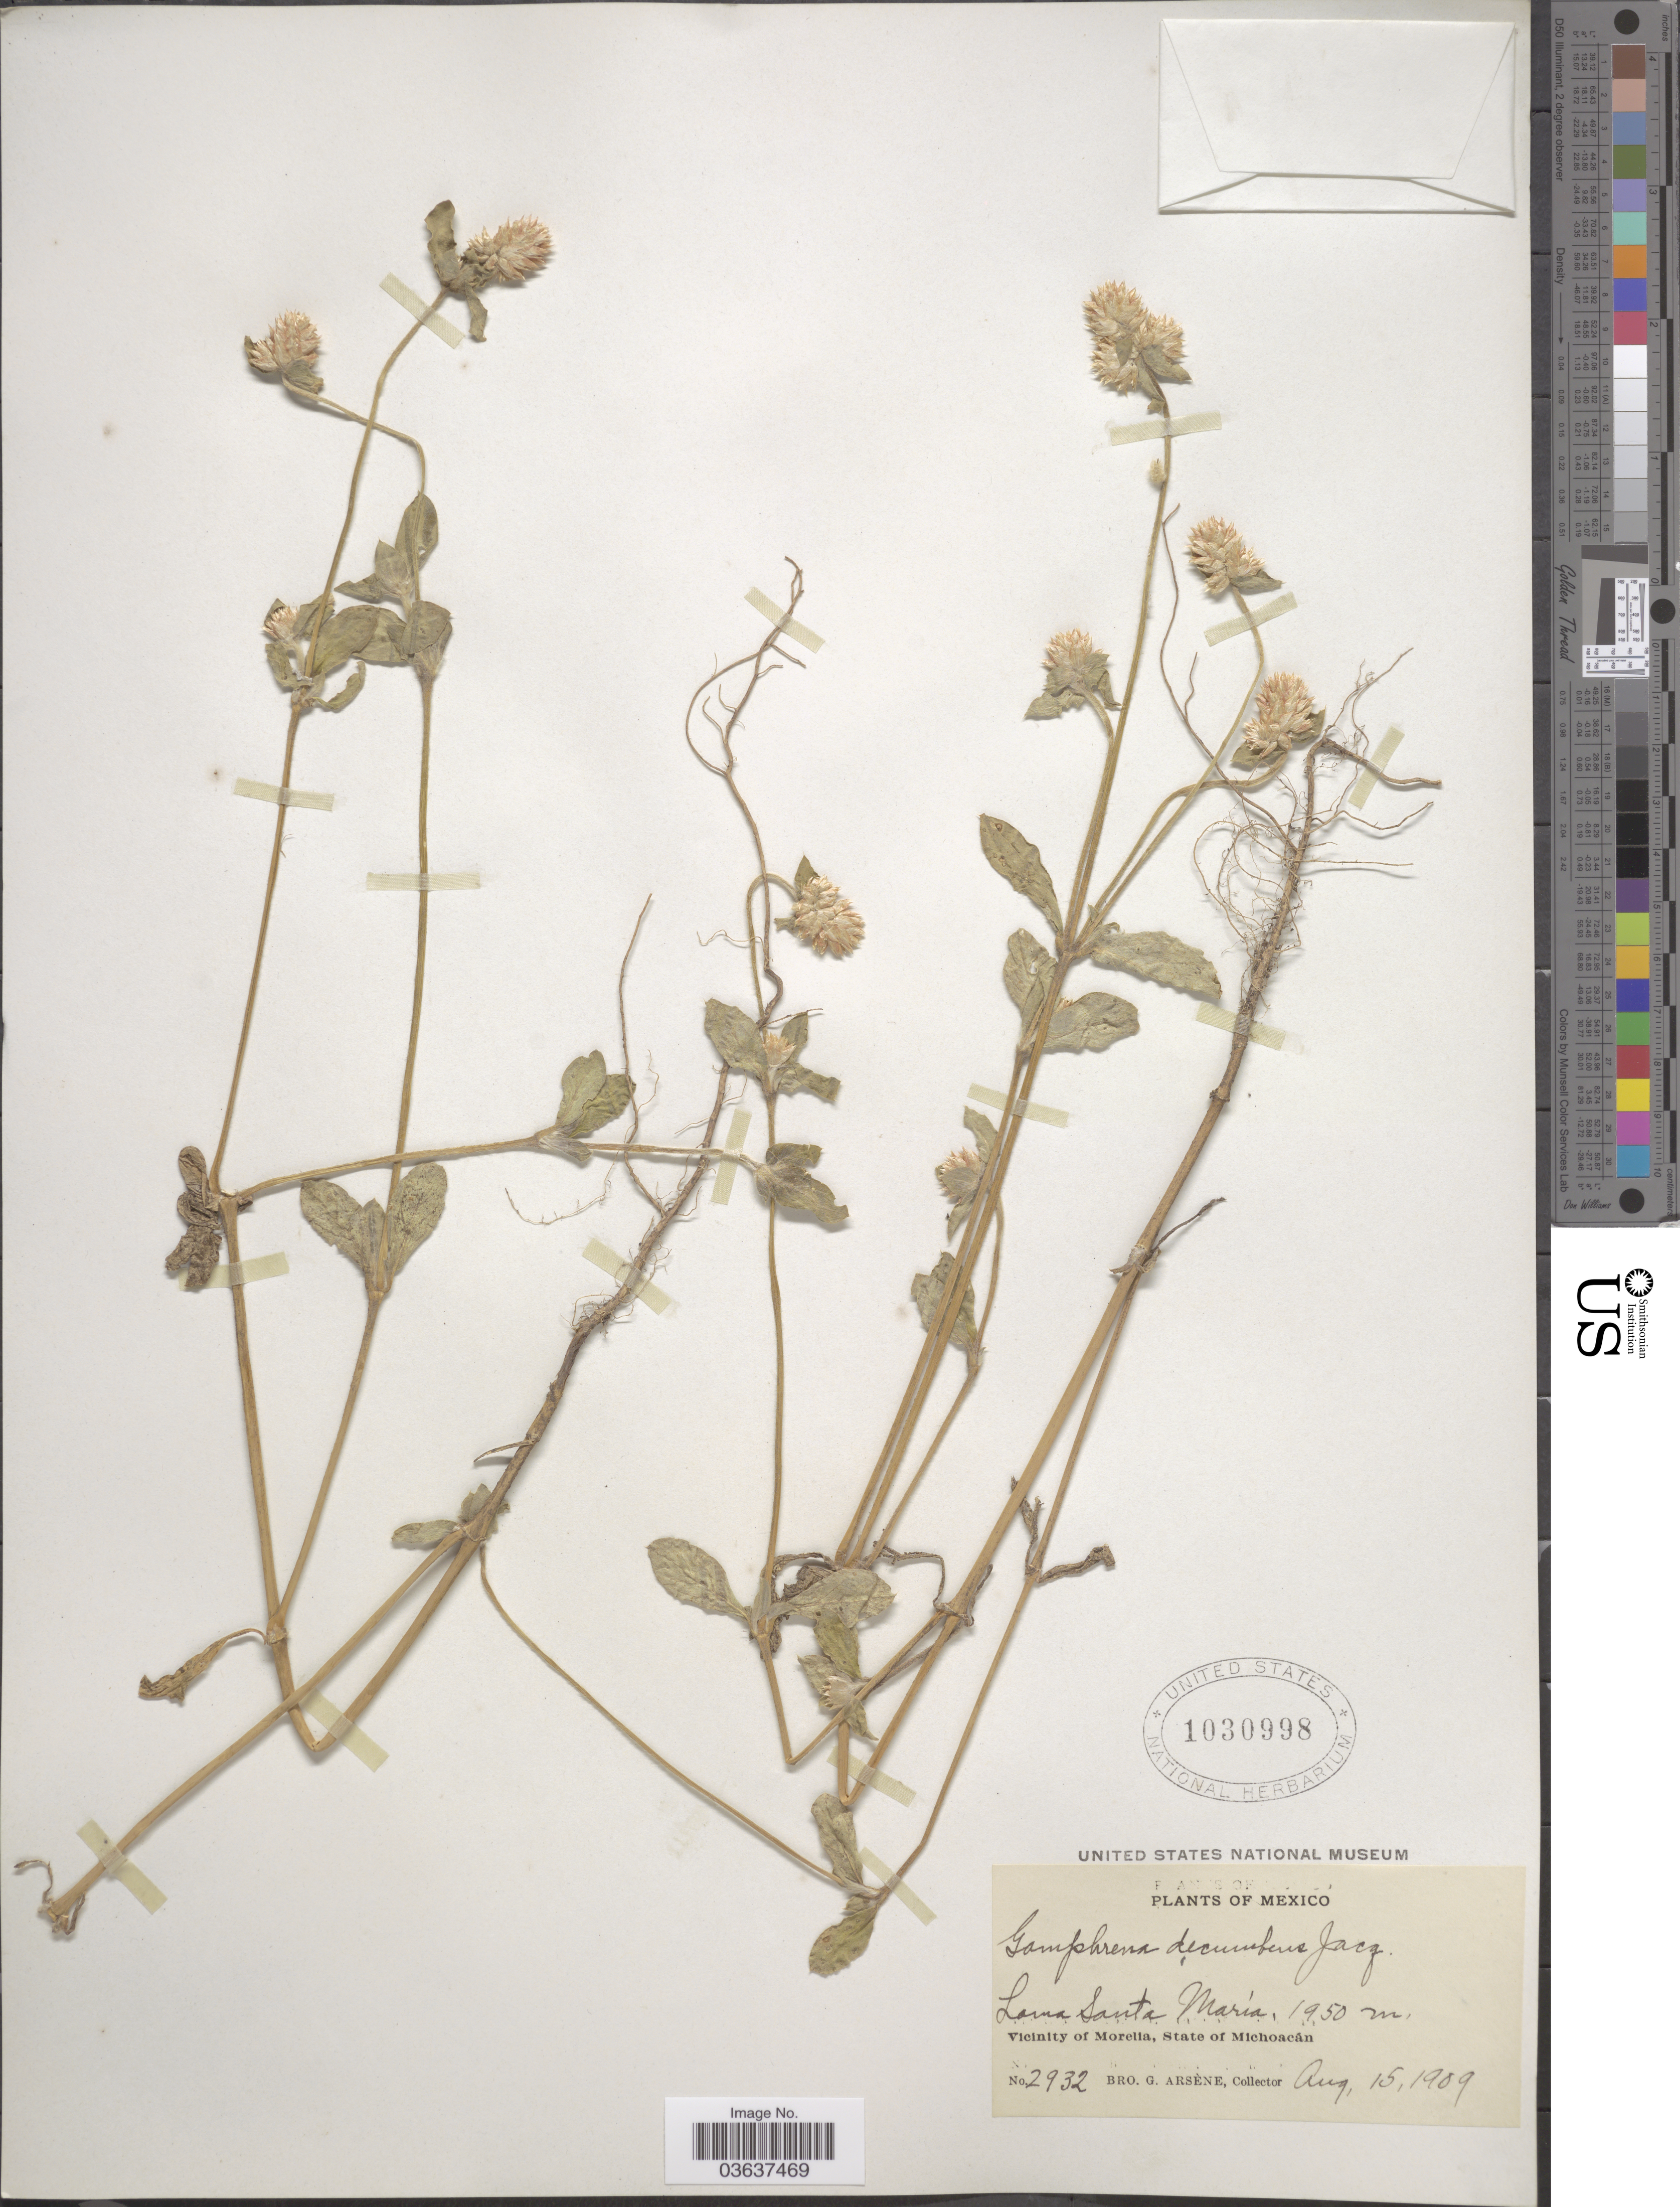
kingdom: Plantae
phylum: Tracheophyta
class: Magnoliopsida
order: Caryophyllales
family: Amaranthaceae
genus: Gomphrena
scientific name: Gomphrena decumbens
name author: Jacq.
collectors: Bro. G. Arsène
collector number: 2932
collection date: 1909-08-15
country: Mexico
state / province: Michoacán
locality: Lama Santa María. Vicinity of Morelia.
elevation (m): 1950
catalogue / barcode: US 1030998